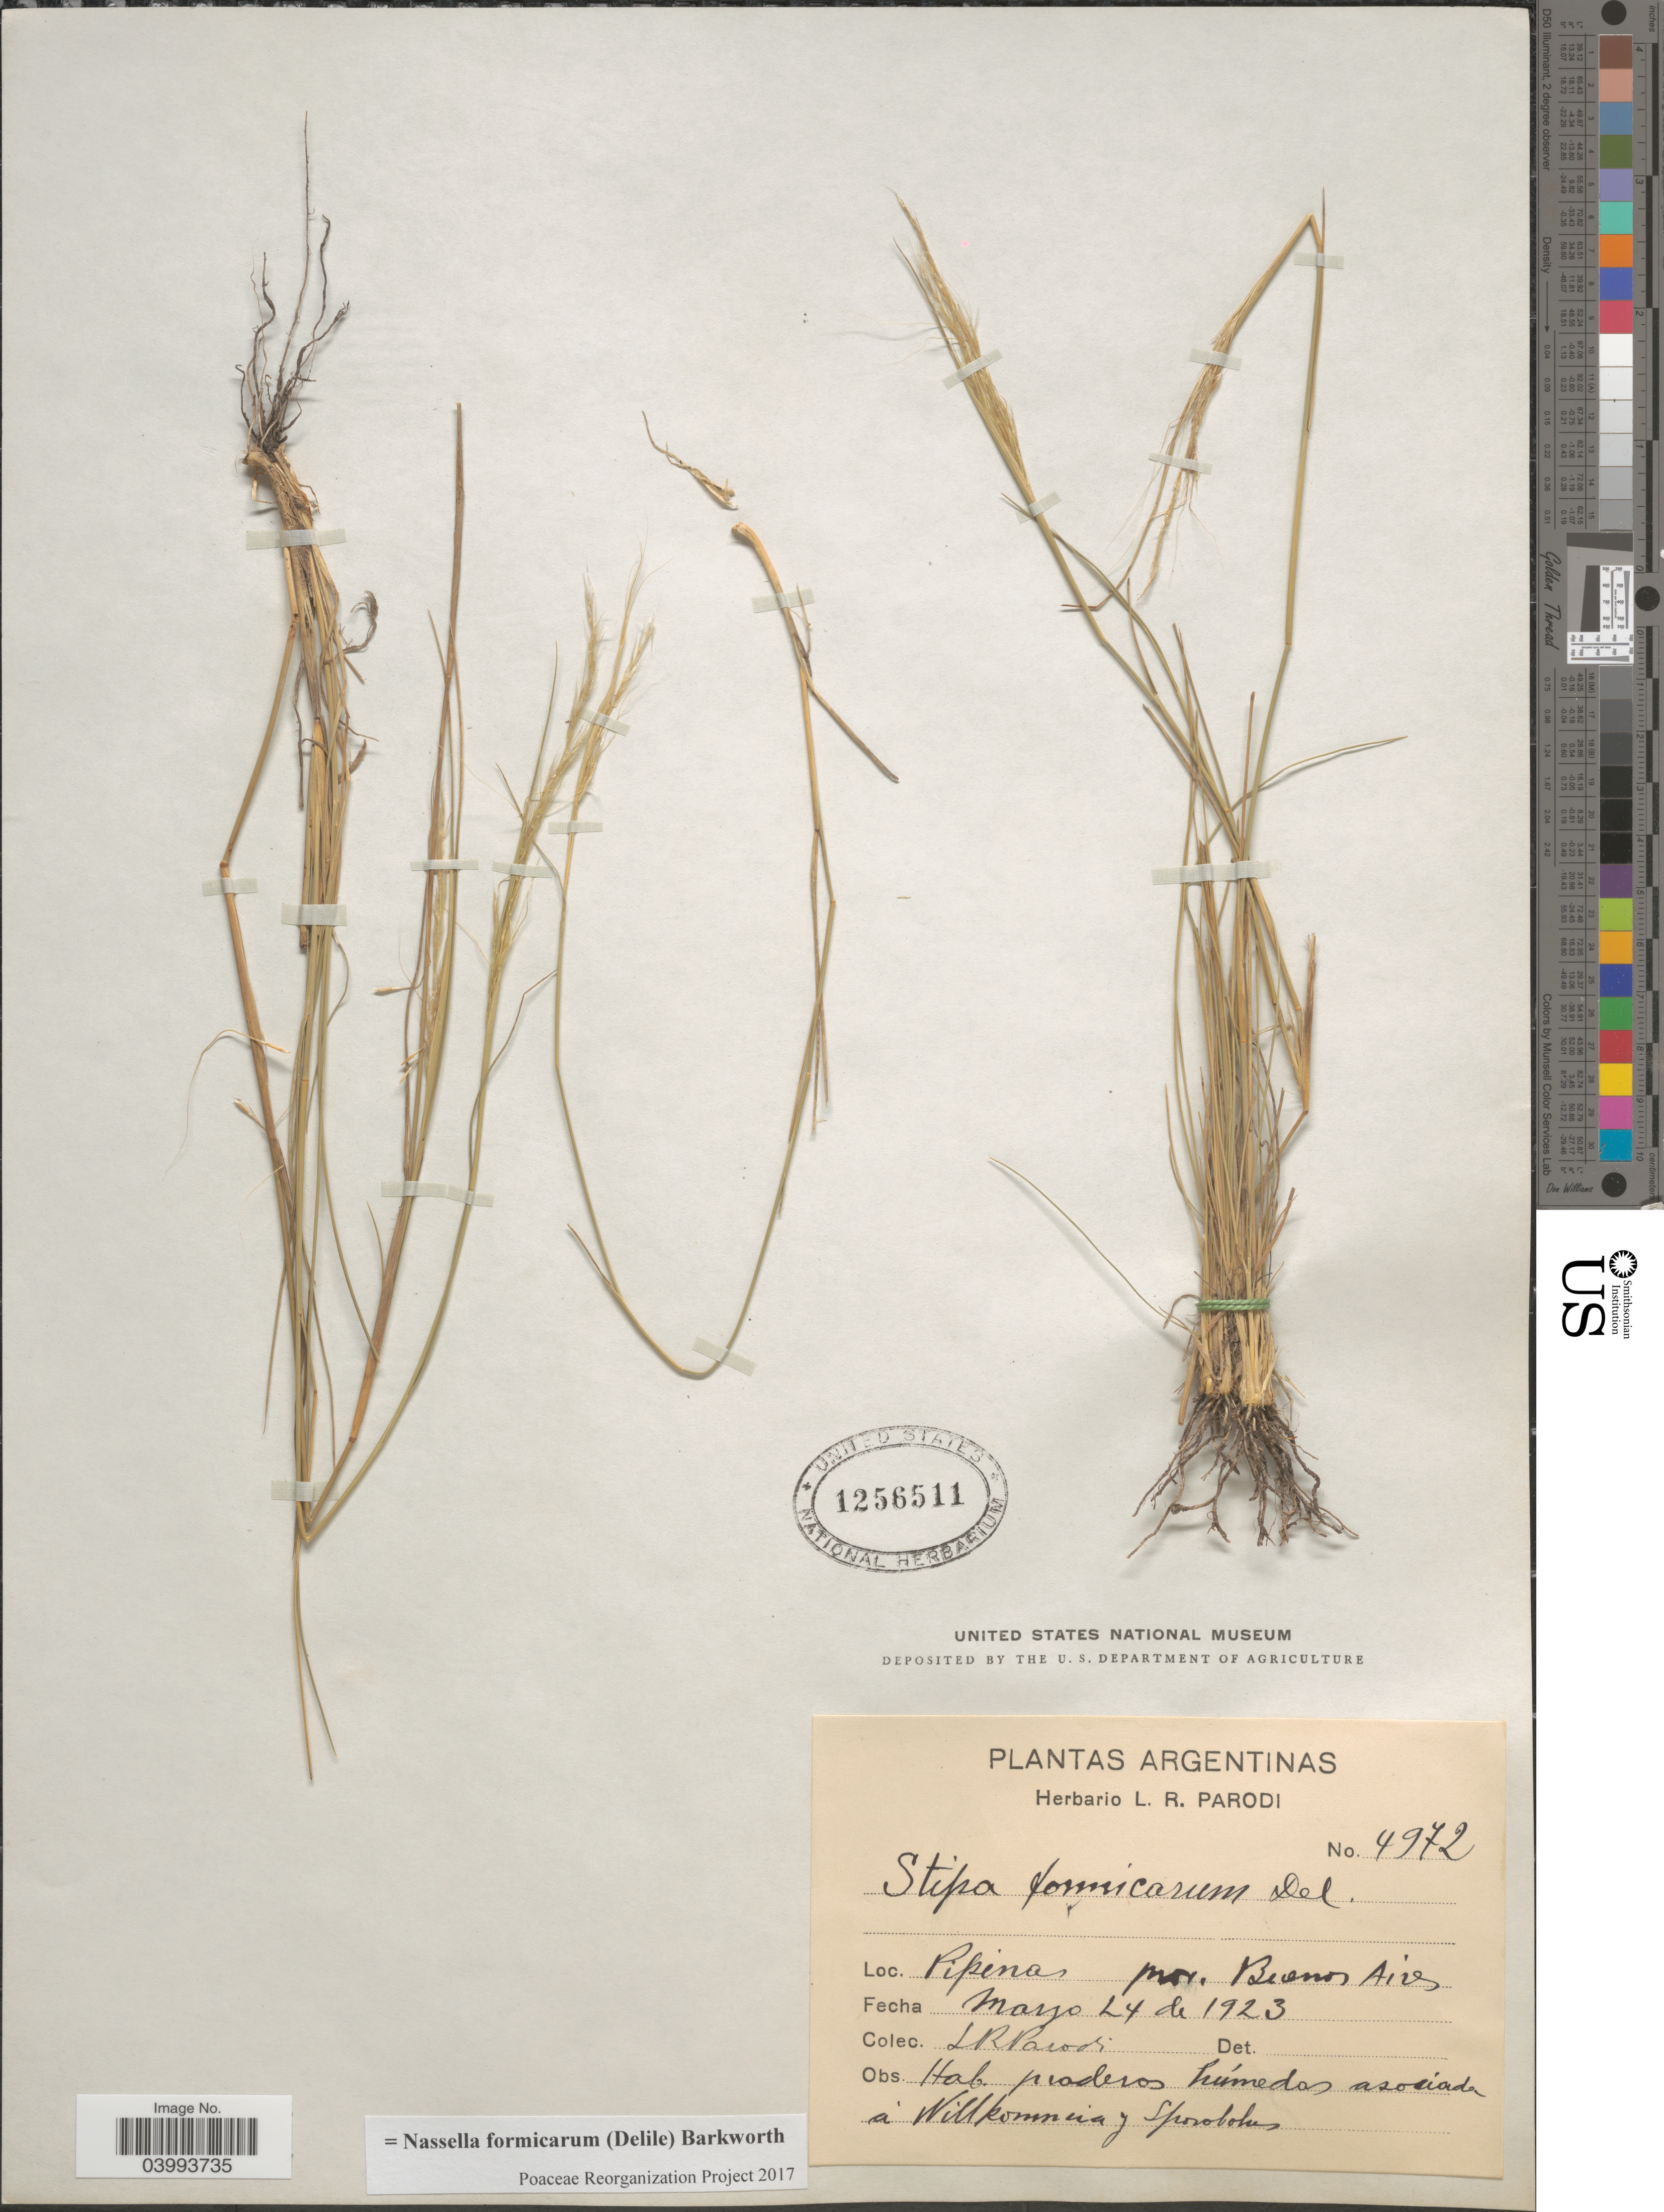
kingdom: Plantae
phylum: Tracheophyta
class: Liliopsida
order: Poales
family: Poaceae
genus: Nassella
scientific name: Nassella formicarum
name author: (Delile) Barkworth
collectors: L. R. Parodi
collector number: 4972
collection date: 1923-03-24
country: Argentina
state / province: Buenos Aires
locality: Pipinas.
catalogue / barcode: US 1256511